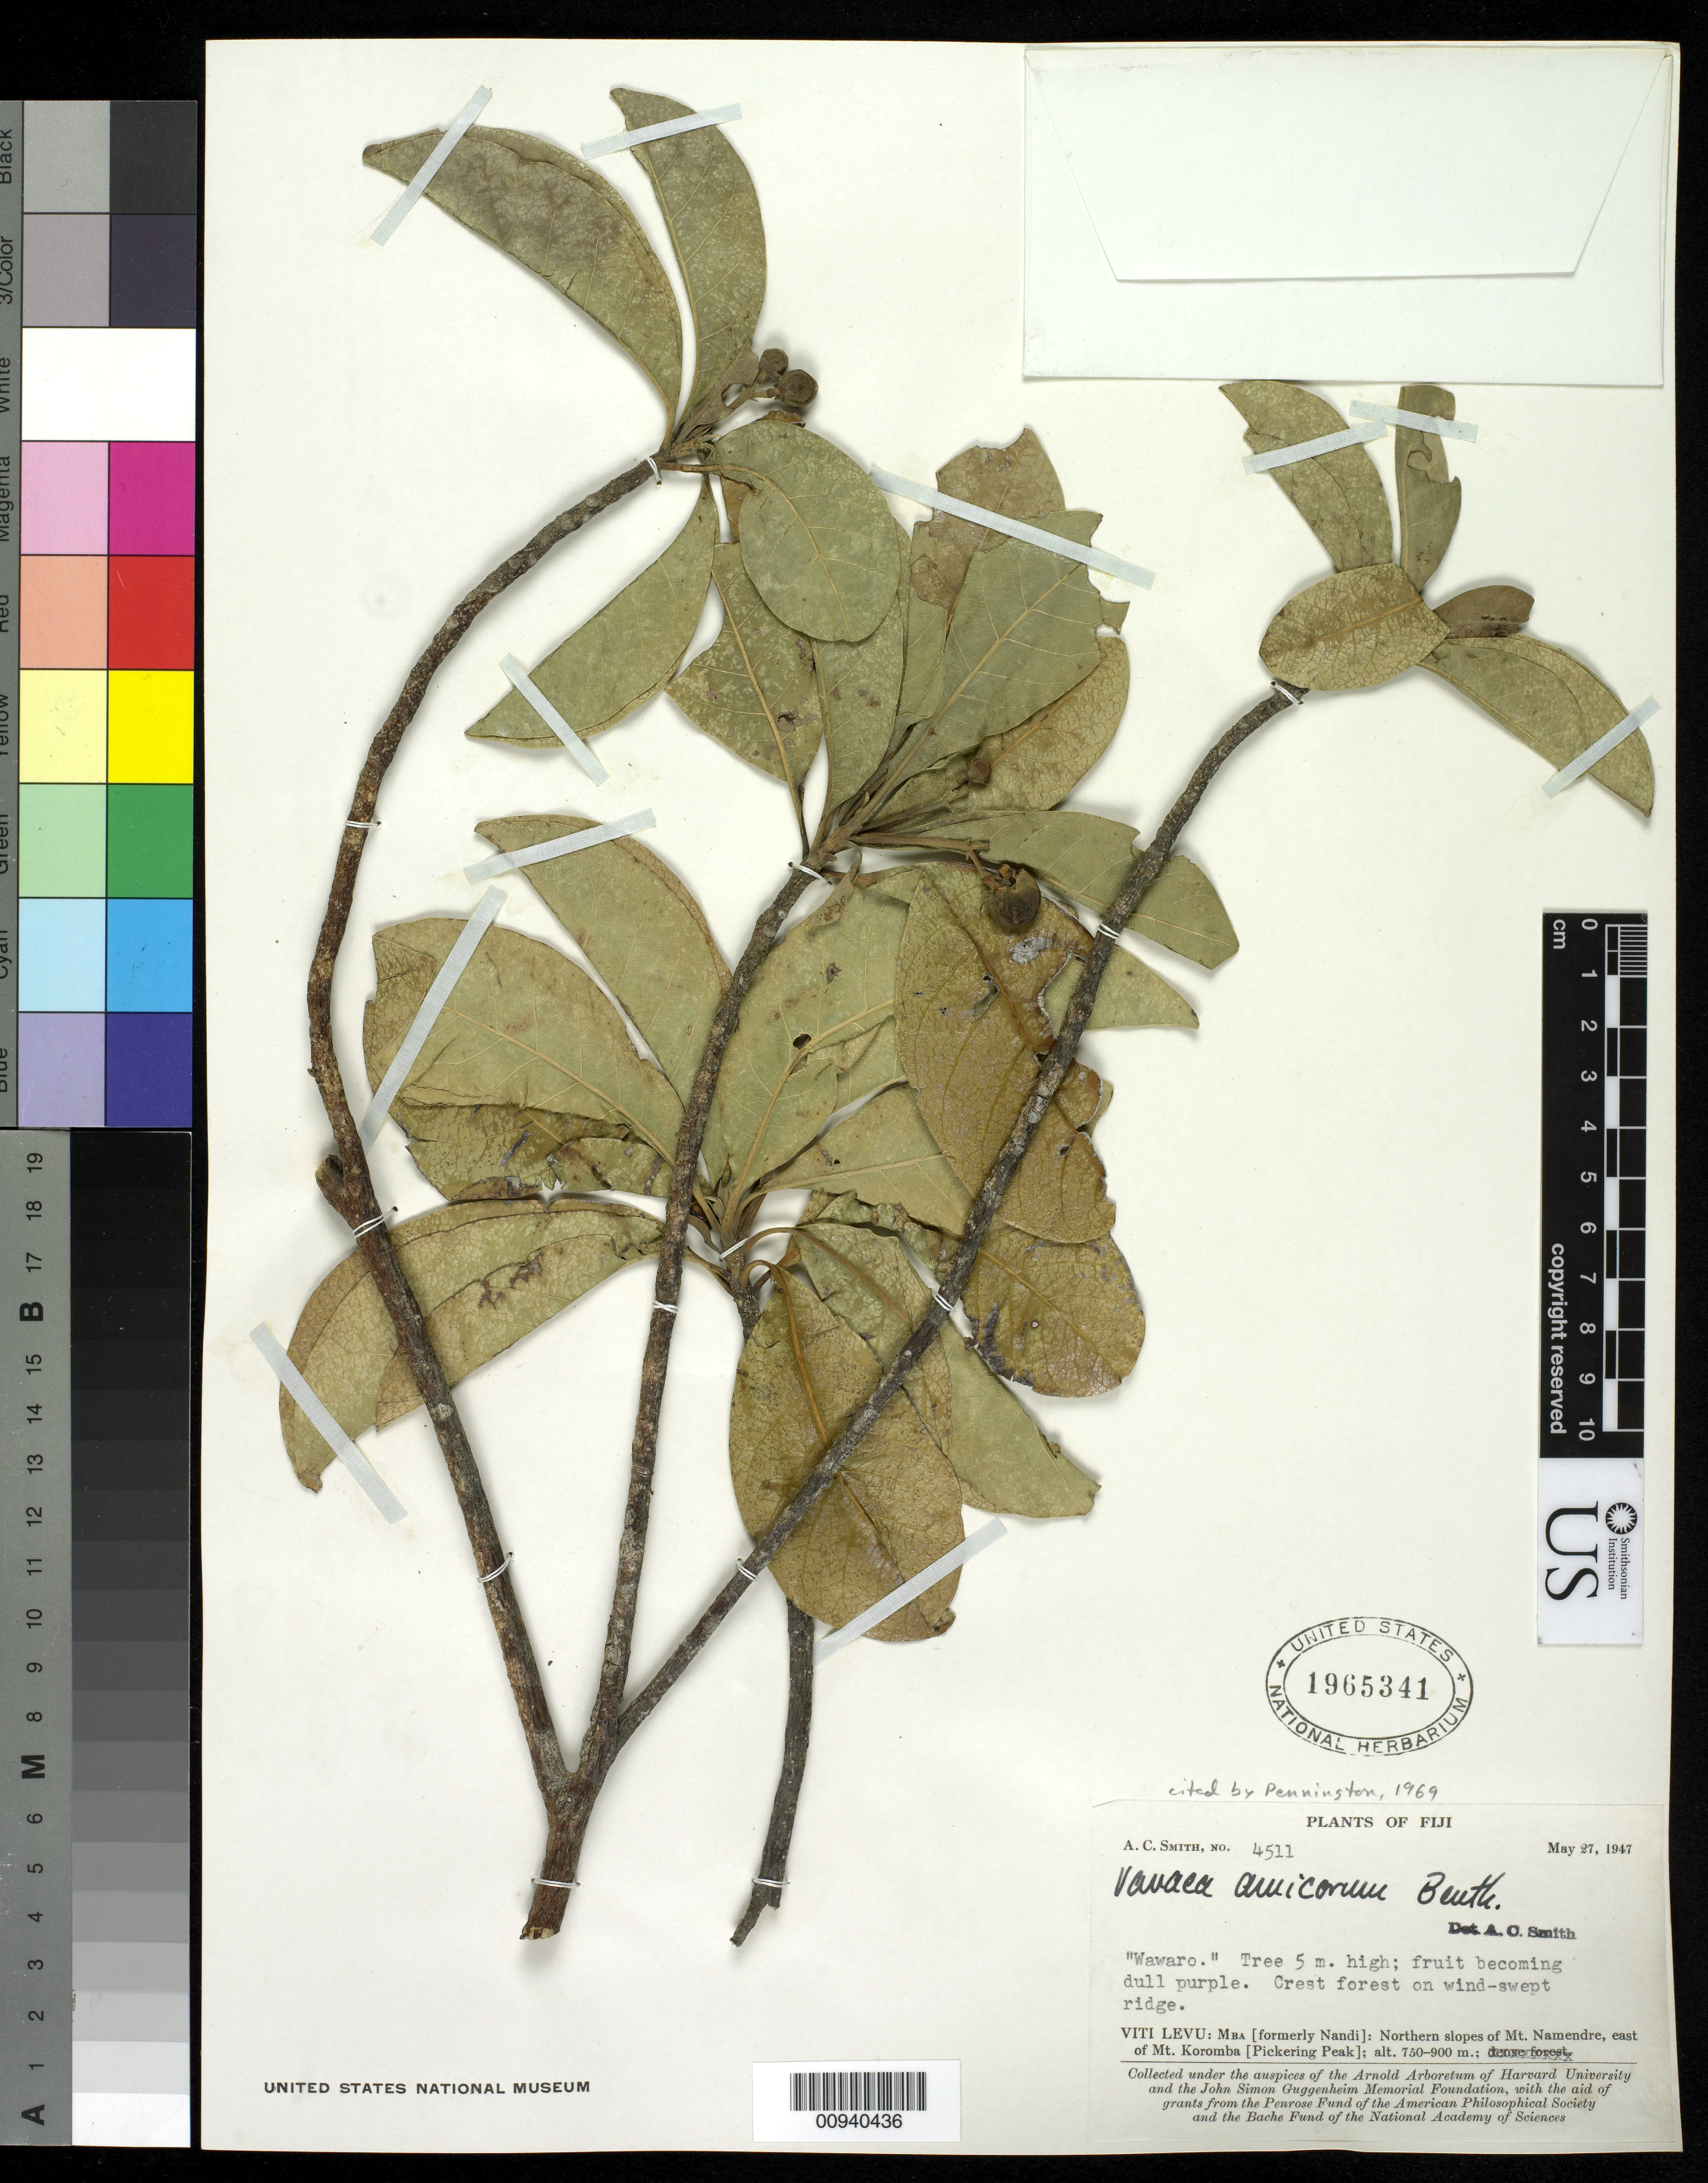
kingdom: Plantae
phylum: Tracheophyta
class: Magnoliopsida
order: Sapindales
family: Meliaceae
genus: Vavaea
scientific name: Vavaea amicorum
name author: Benth.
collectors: C. A. Smith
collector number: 4511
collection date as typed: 27 May 1947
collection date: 1947-05-27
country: Fiji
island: Viti Levu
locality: Mba (formerly Nandi): Northern slopes of Mt. Namendre, east of Mt. Koromba (Pickering Peak)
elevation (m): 750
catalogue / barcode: US 1965341